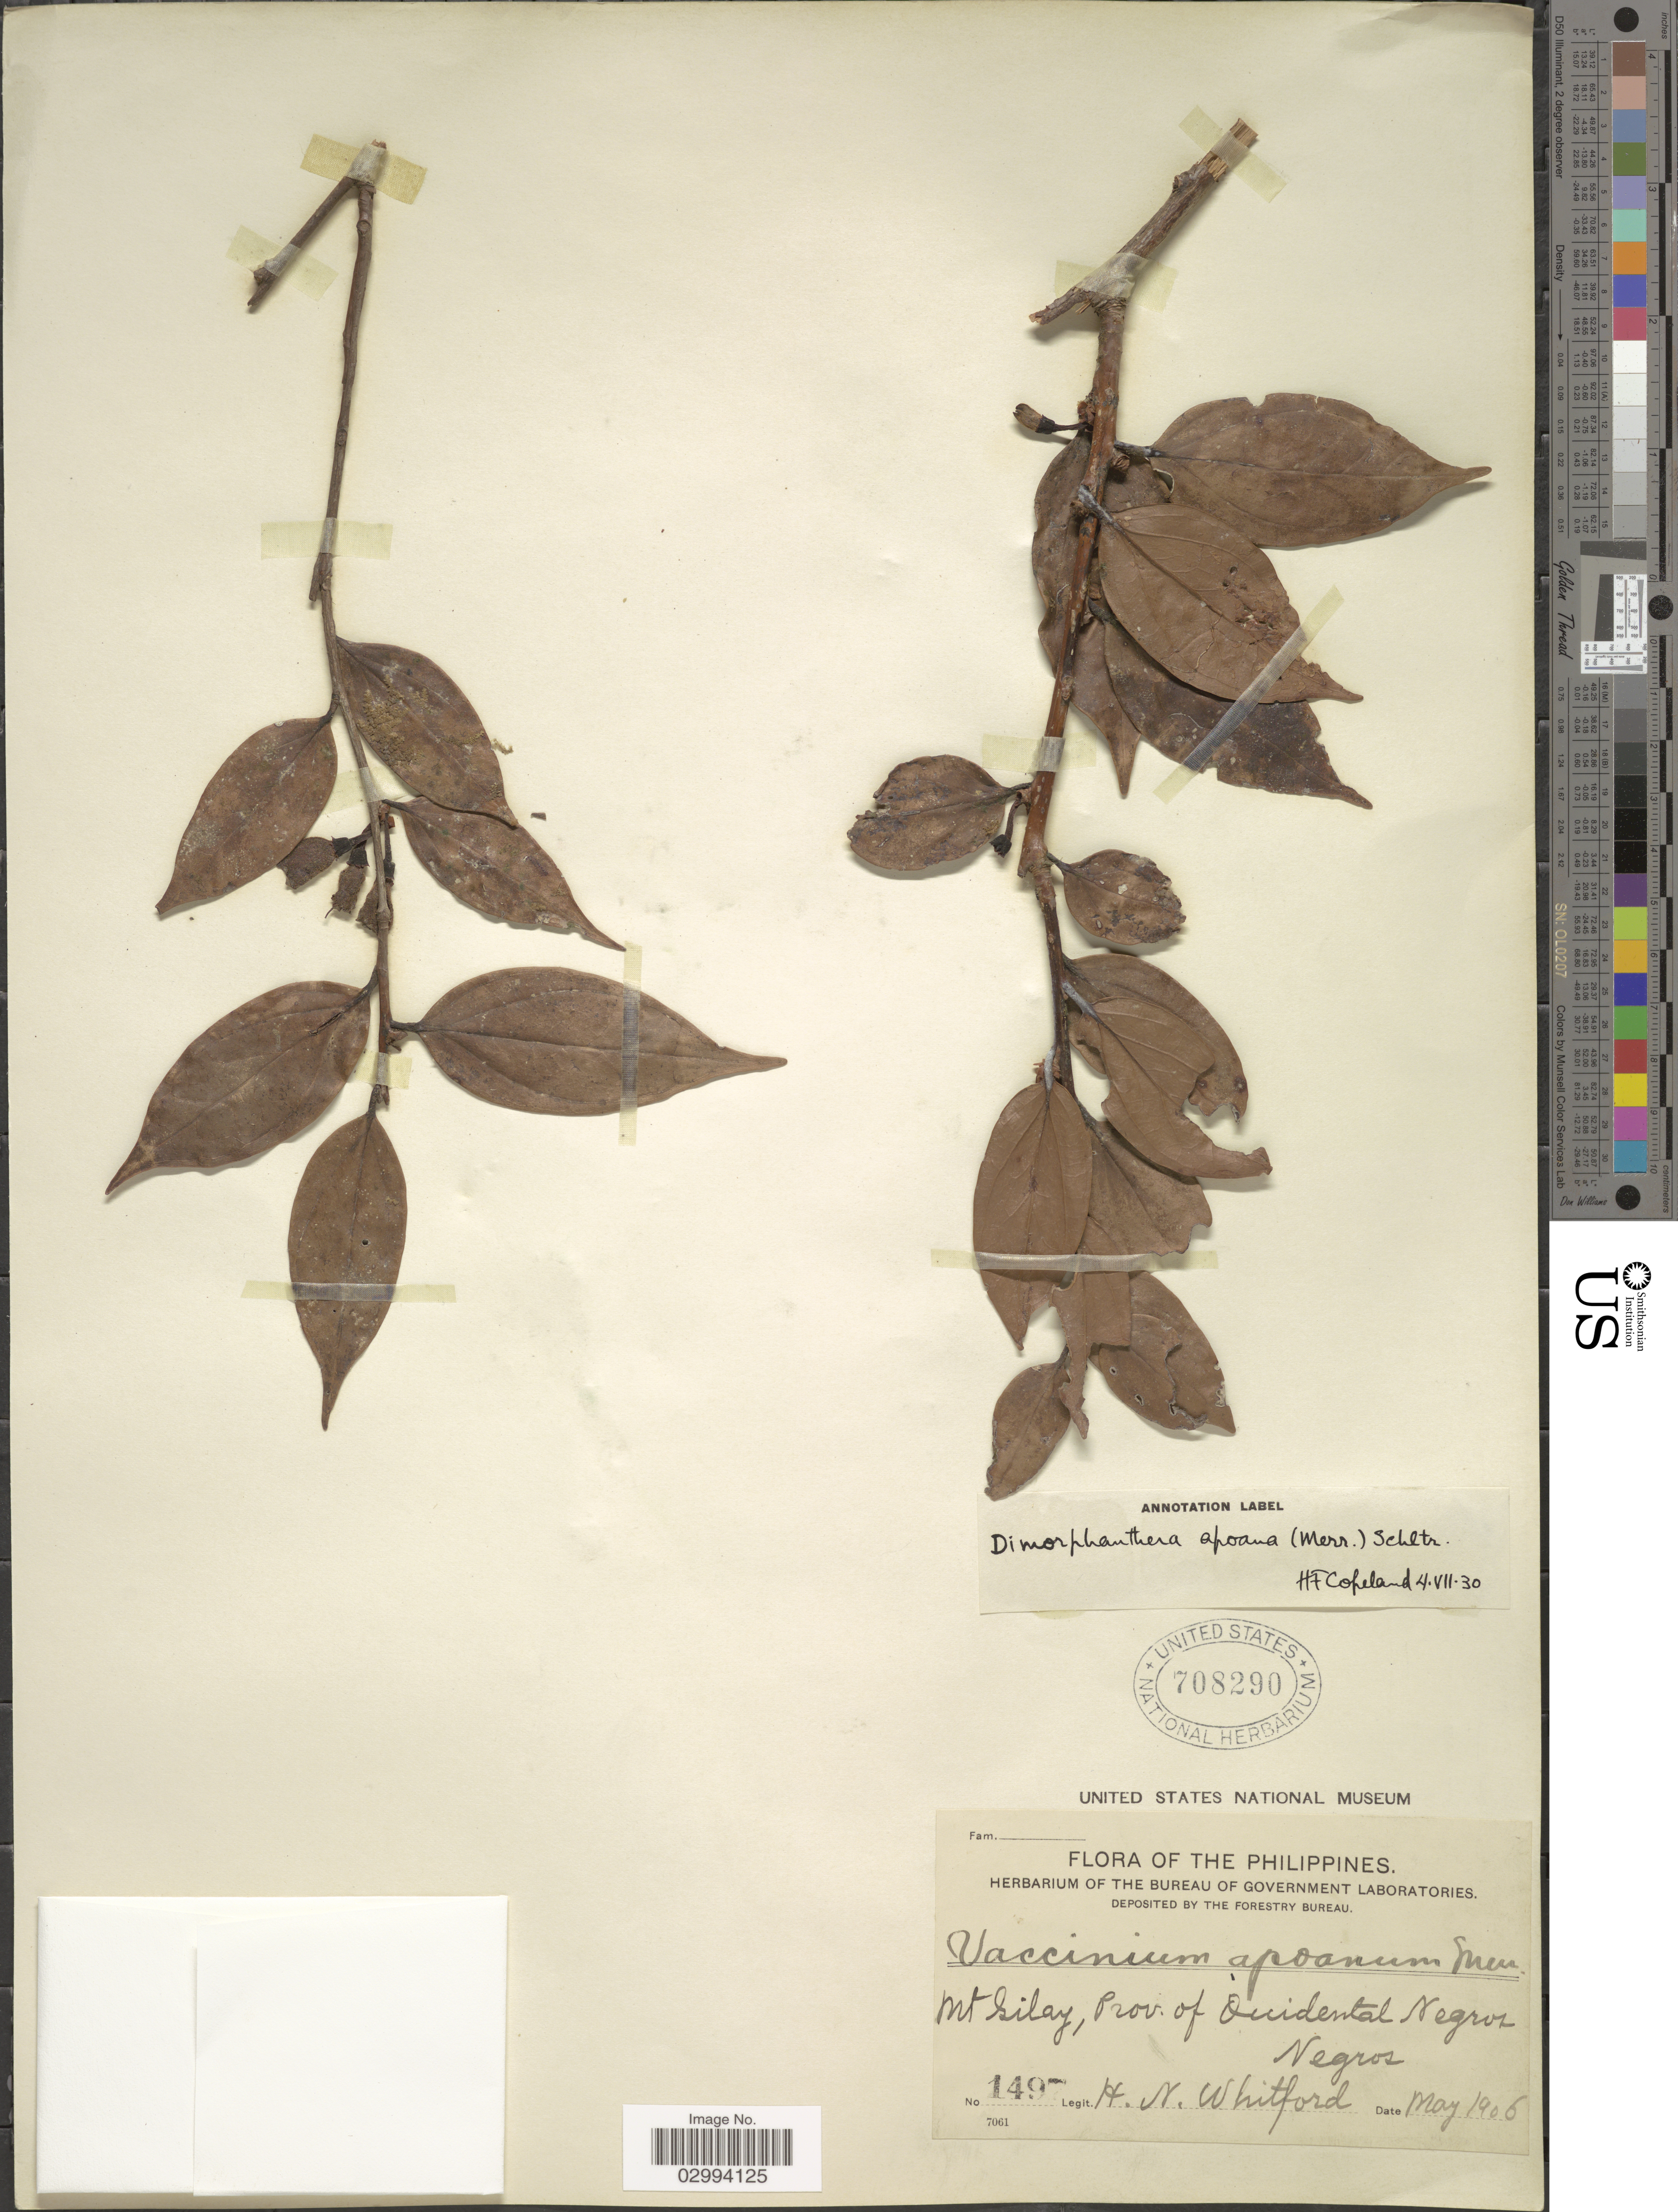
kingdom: Plantae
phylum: Tracheophyta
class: Magnoliopsida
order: Ericales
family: Ericaceae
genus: Dimorphanthera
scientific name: Dimorphanthera apoana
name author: (Merr.) Schltr.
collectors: H. N. Whitford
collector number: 1497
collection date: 1906-05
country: Philippines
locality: Mt Silay, Prov. of Occidental Negros, Negros.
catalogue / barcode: US 708290